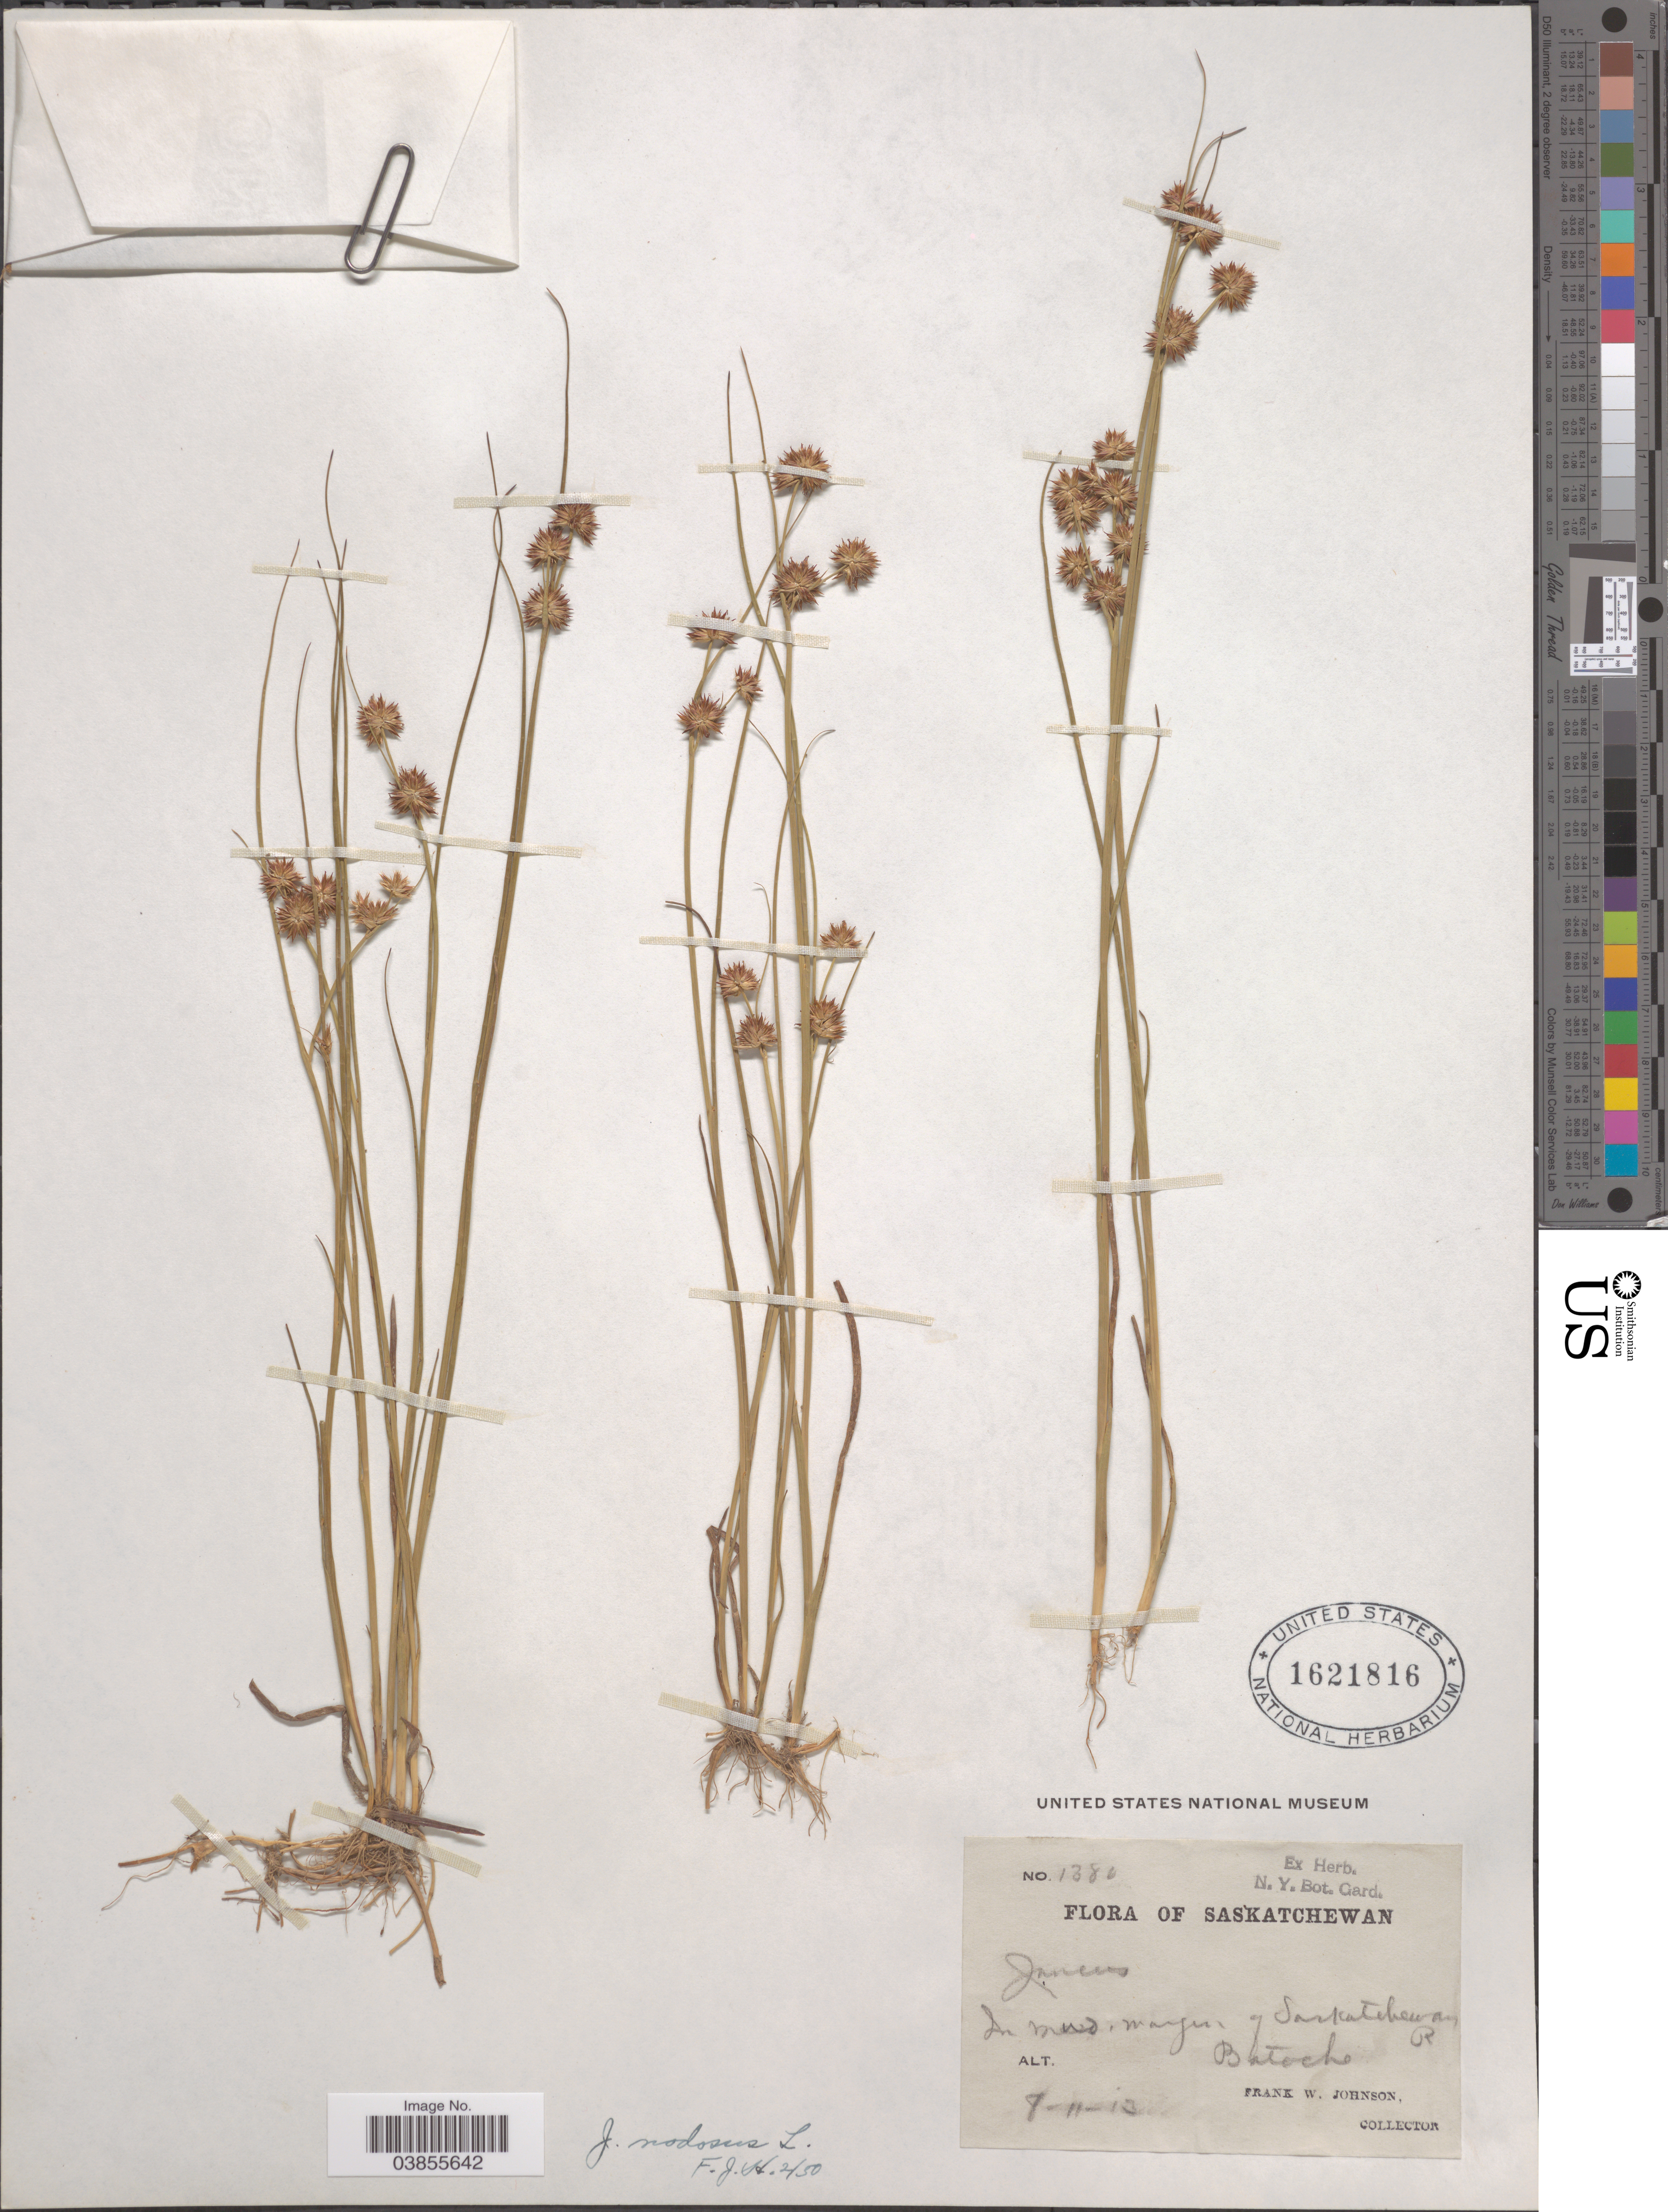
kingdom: Plantae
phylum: Tracheophyta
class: Liliopsida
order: Poales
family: Juncaceae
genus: Juncus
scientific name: Juncus nodosus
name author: L.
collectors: F. W. Johnson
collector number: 1380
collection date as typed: Transcribed d/m/y: 8/11/13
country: Canada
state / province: Saskatchewan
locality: Batoche.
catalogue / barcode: US 1621816